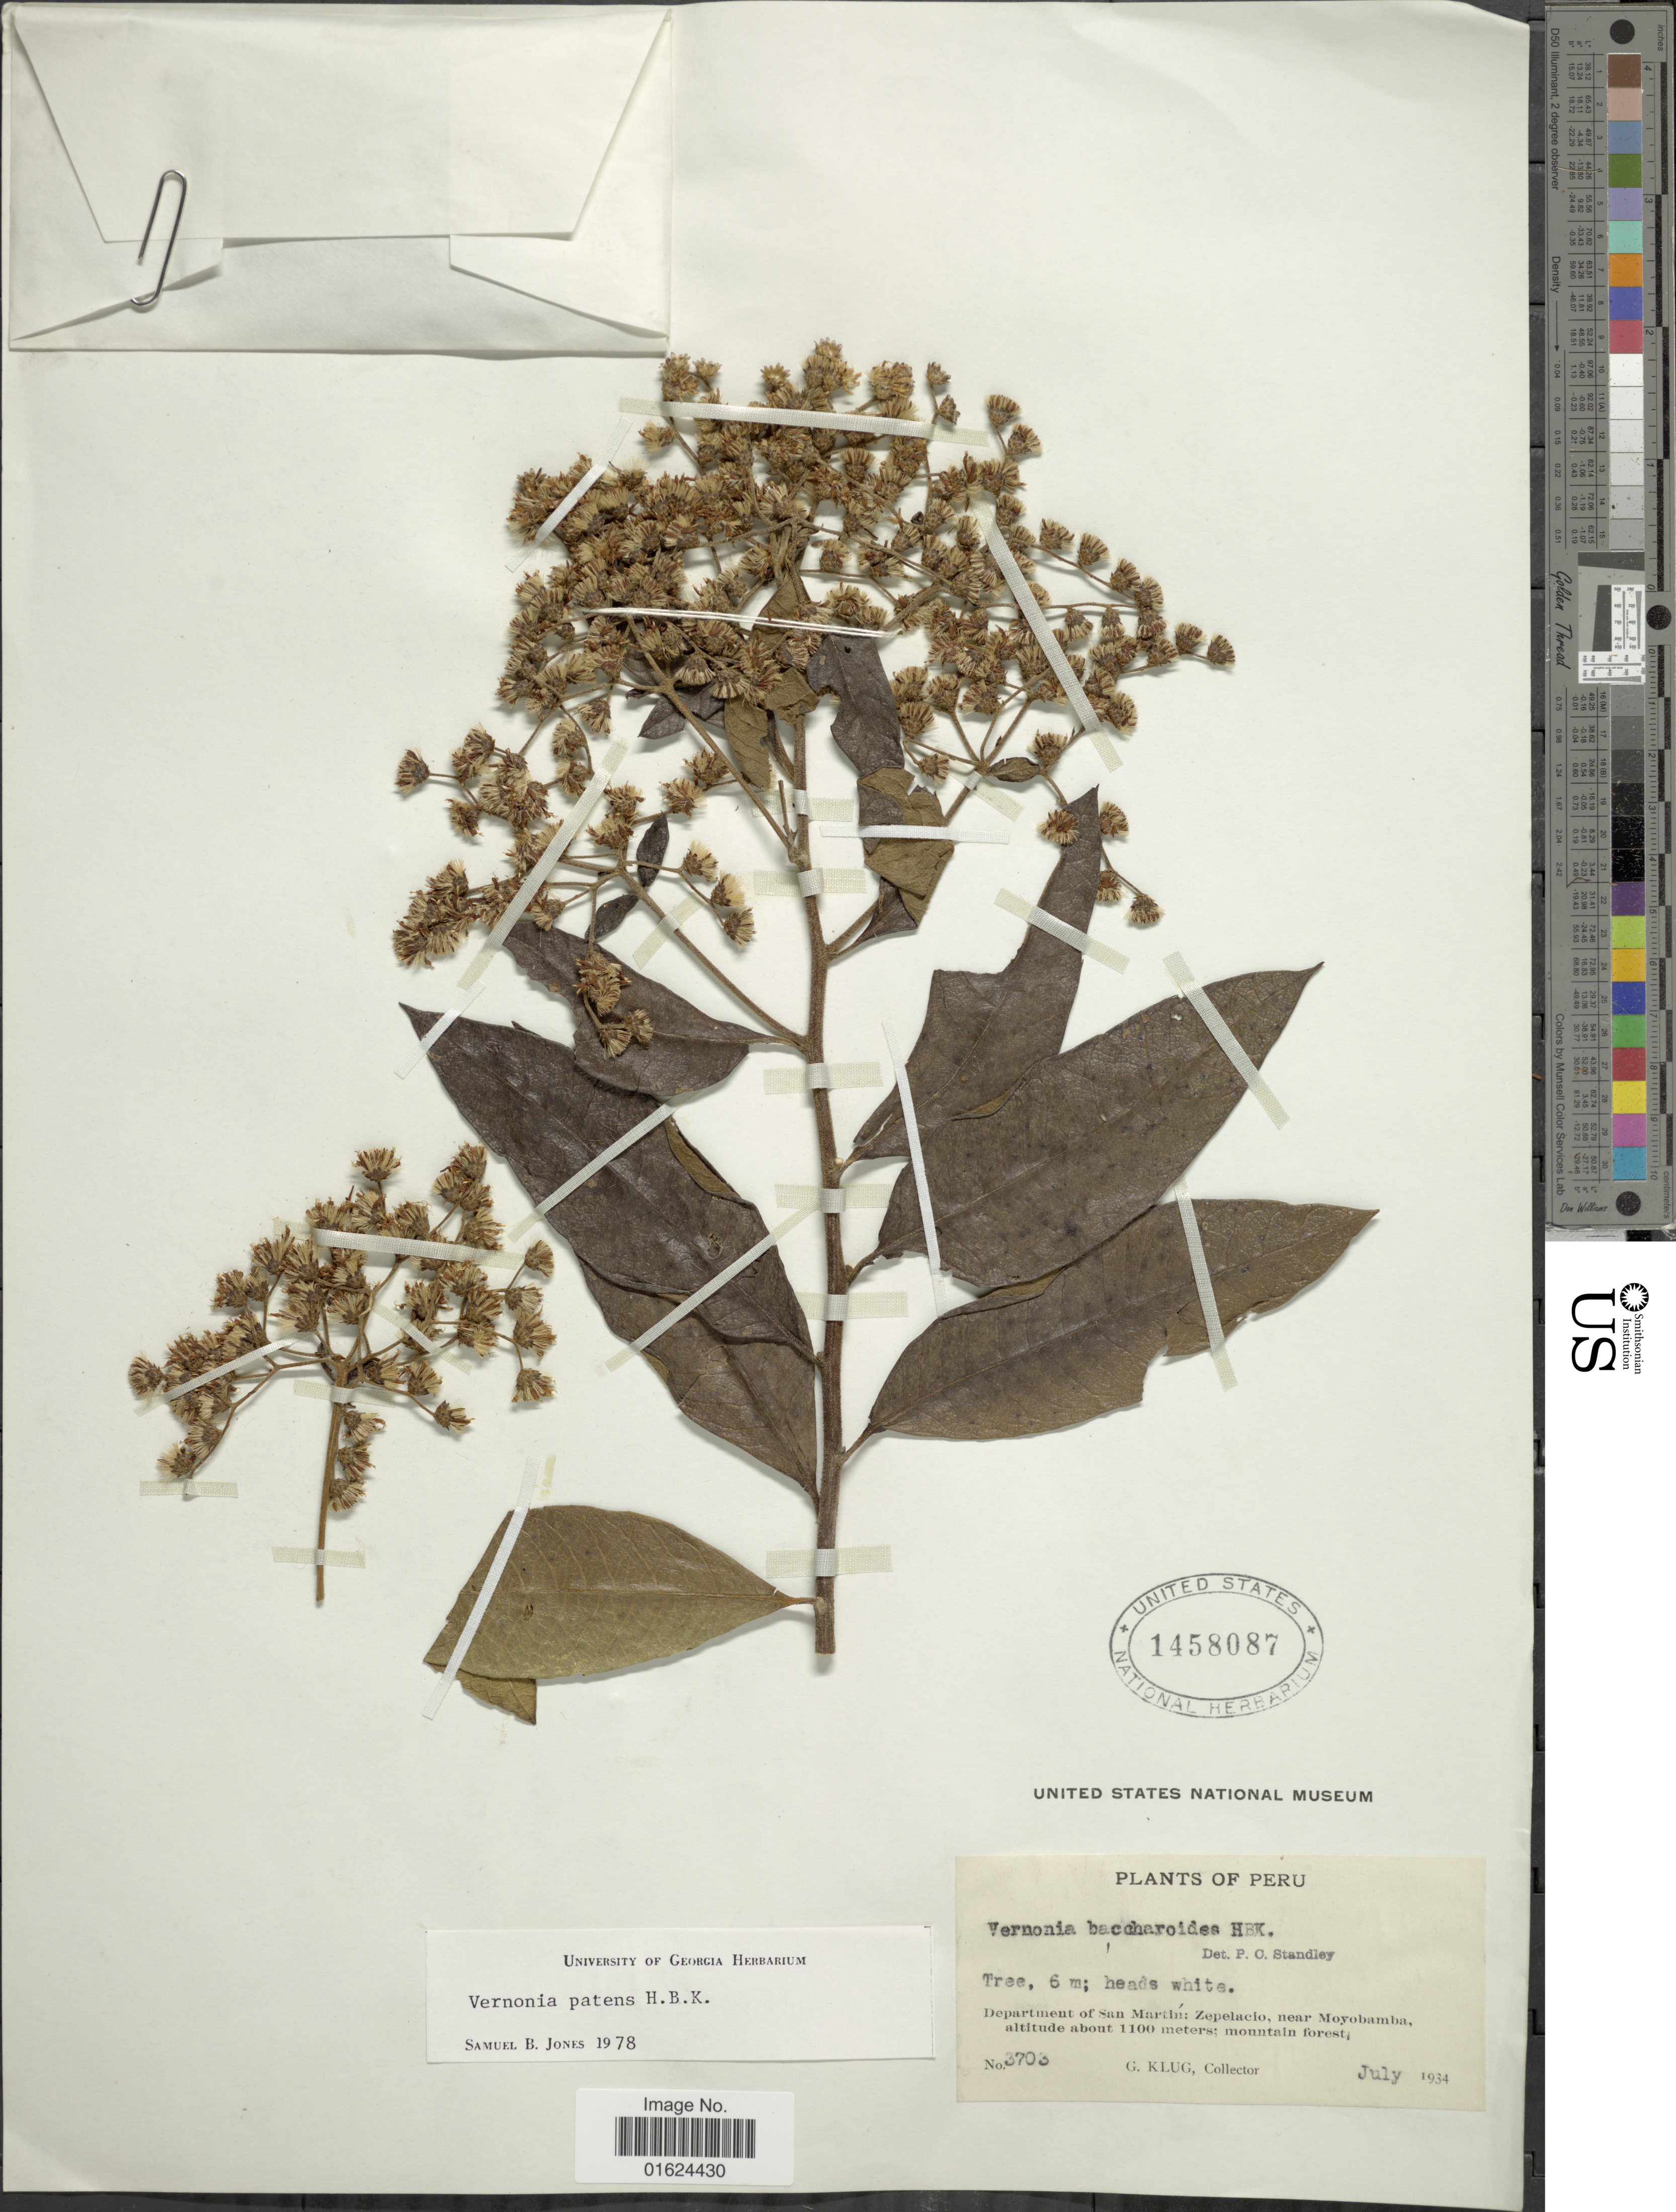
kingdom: Plantae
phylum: Tracheophyta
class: Magnoliopsida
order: Asterales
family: Asteraceae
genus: Vernonanthura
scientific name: Vernonanthura patens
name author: (Kunth) H. Rob.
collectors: G. Klug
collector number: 3703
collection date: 1934-07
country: Peru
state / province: San Martín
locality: Department of San Martín: Zepelacio, near Moyobamba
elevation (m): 1100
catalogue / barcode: US 1458087